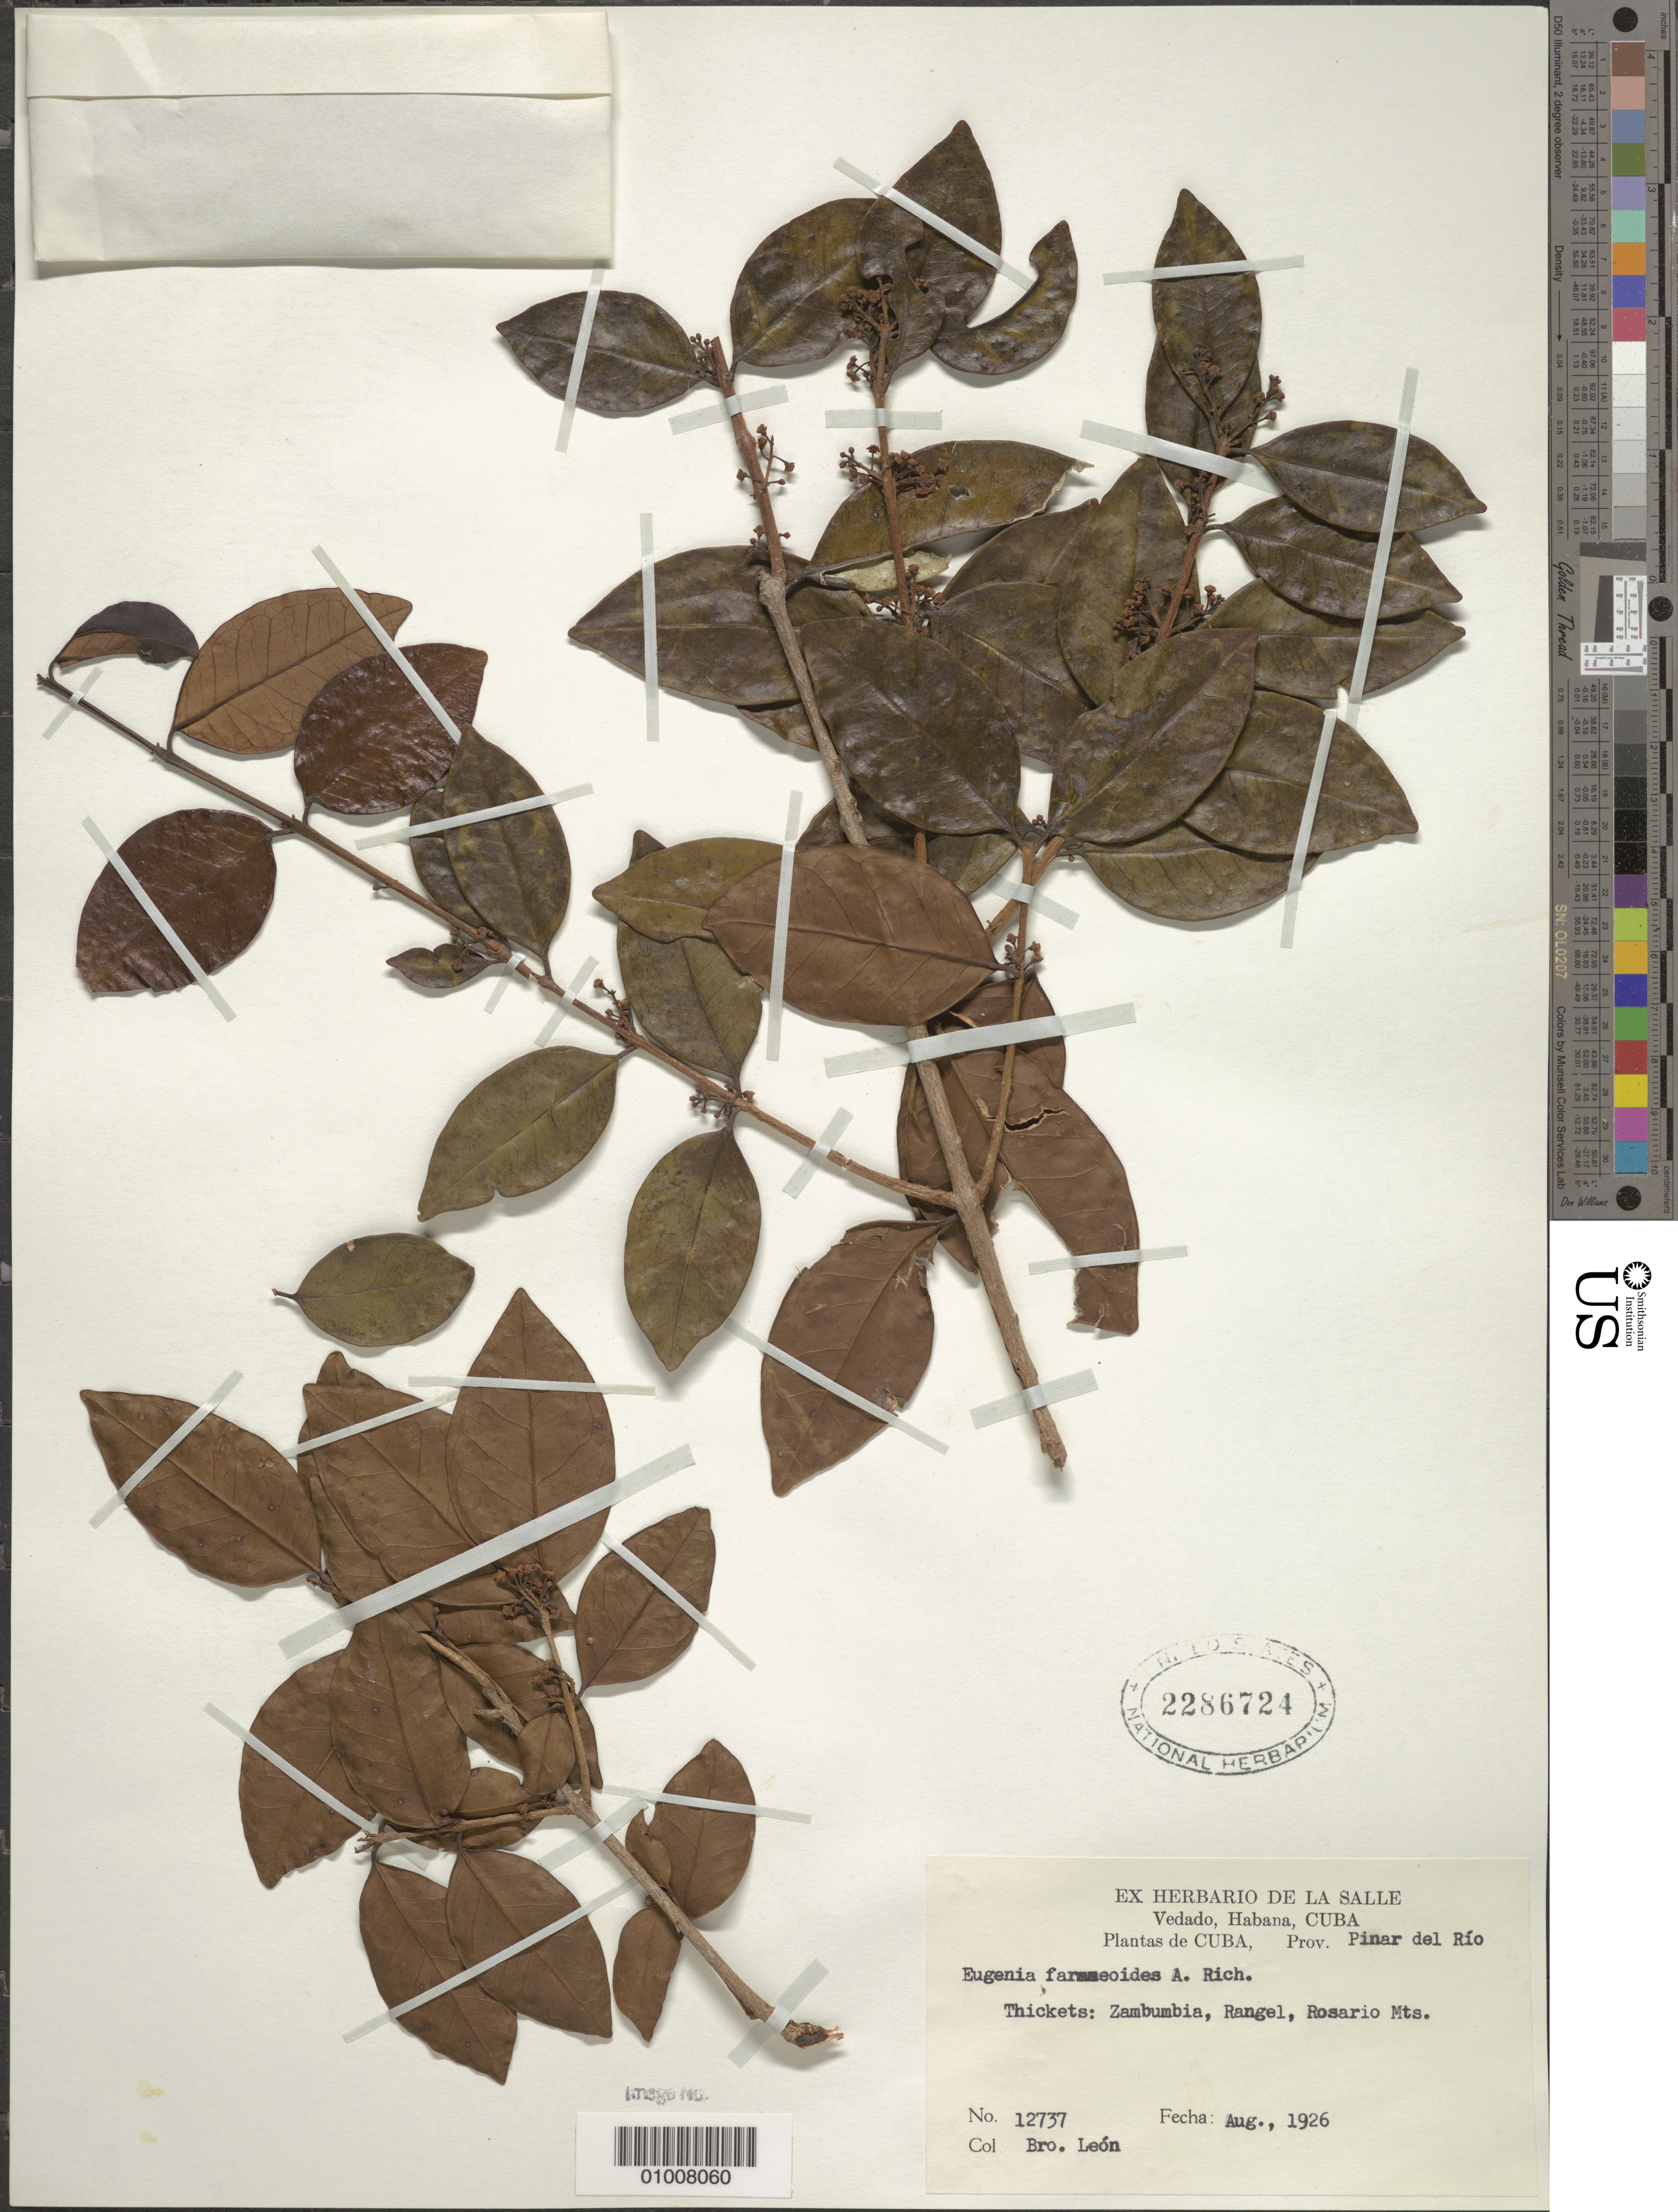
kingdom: Plantae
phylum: Tracheophyta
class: Magnoliopsida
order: Myrtales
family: Myrtaceae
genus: Eugenia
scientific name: Eugenia farameoides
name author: A. Rich.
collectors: Bro. León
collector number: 12737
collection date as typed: Aug 1926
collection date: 1926-08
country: Cuba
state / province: Pinar del Rio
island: Cuba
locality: Zambumbia, Rangel, Rosario Mts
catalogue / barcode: US 2286724